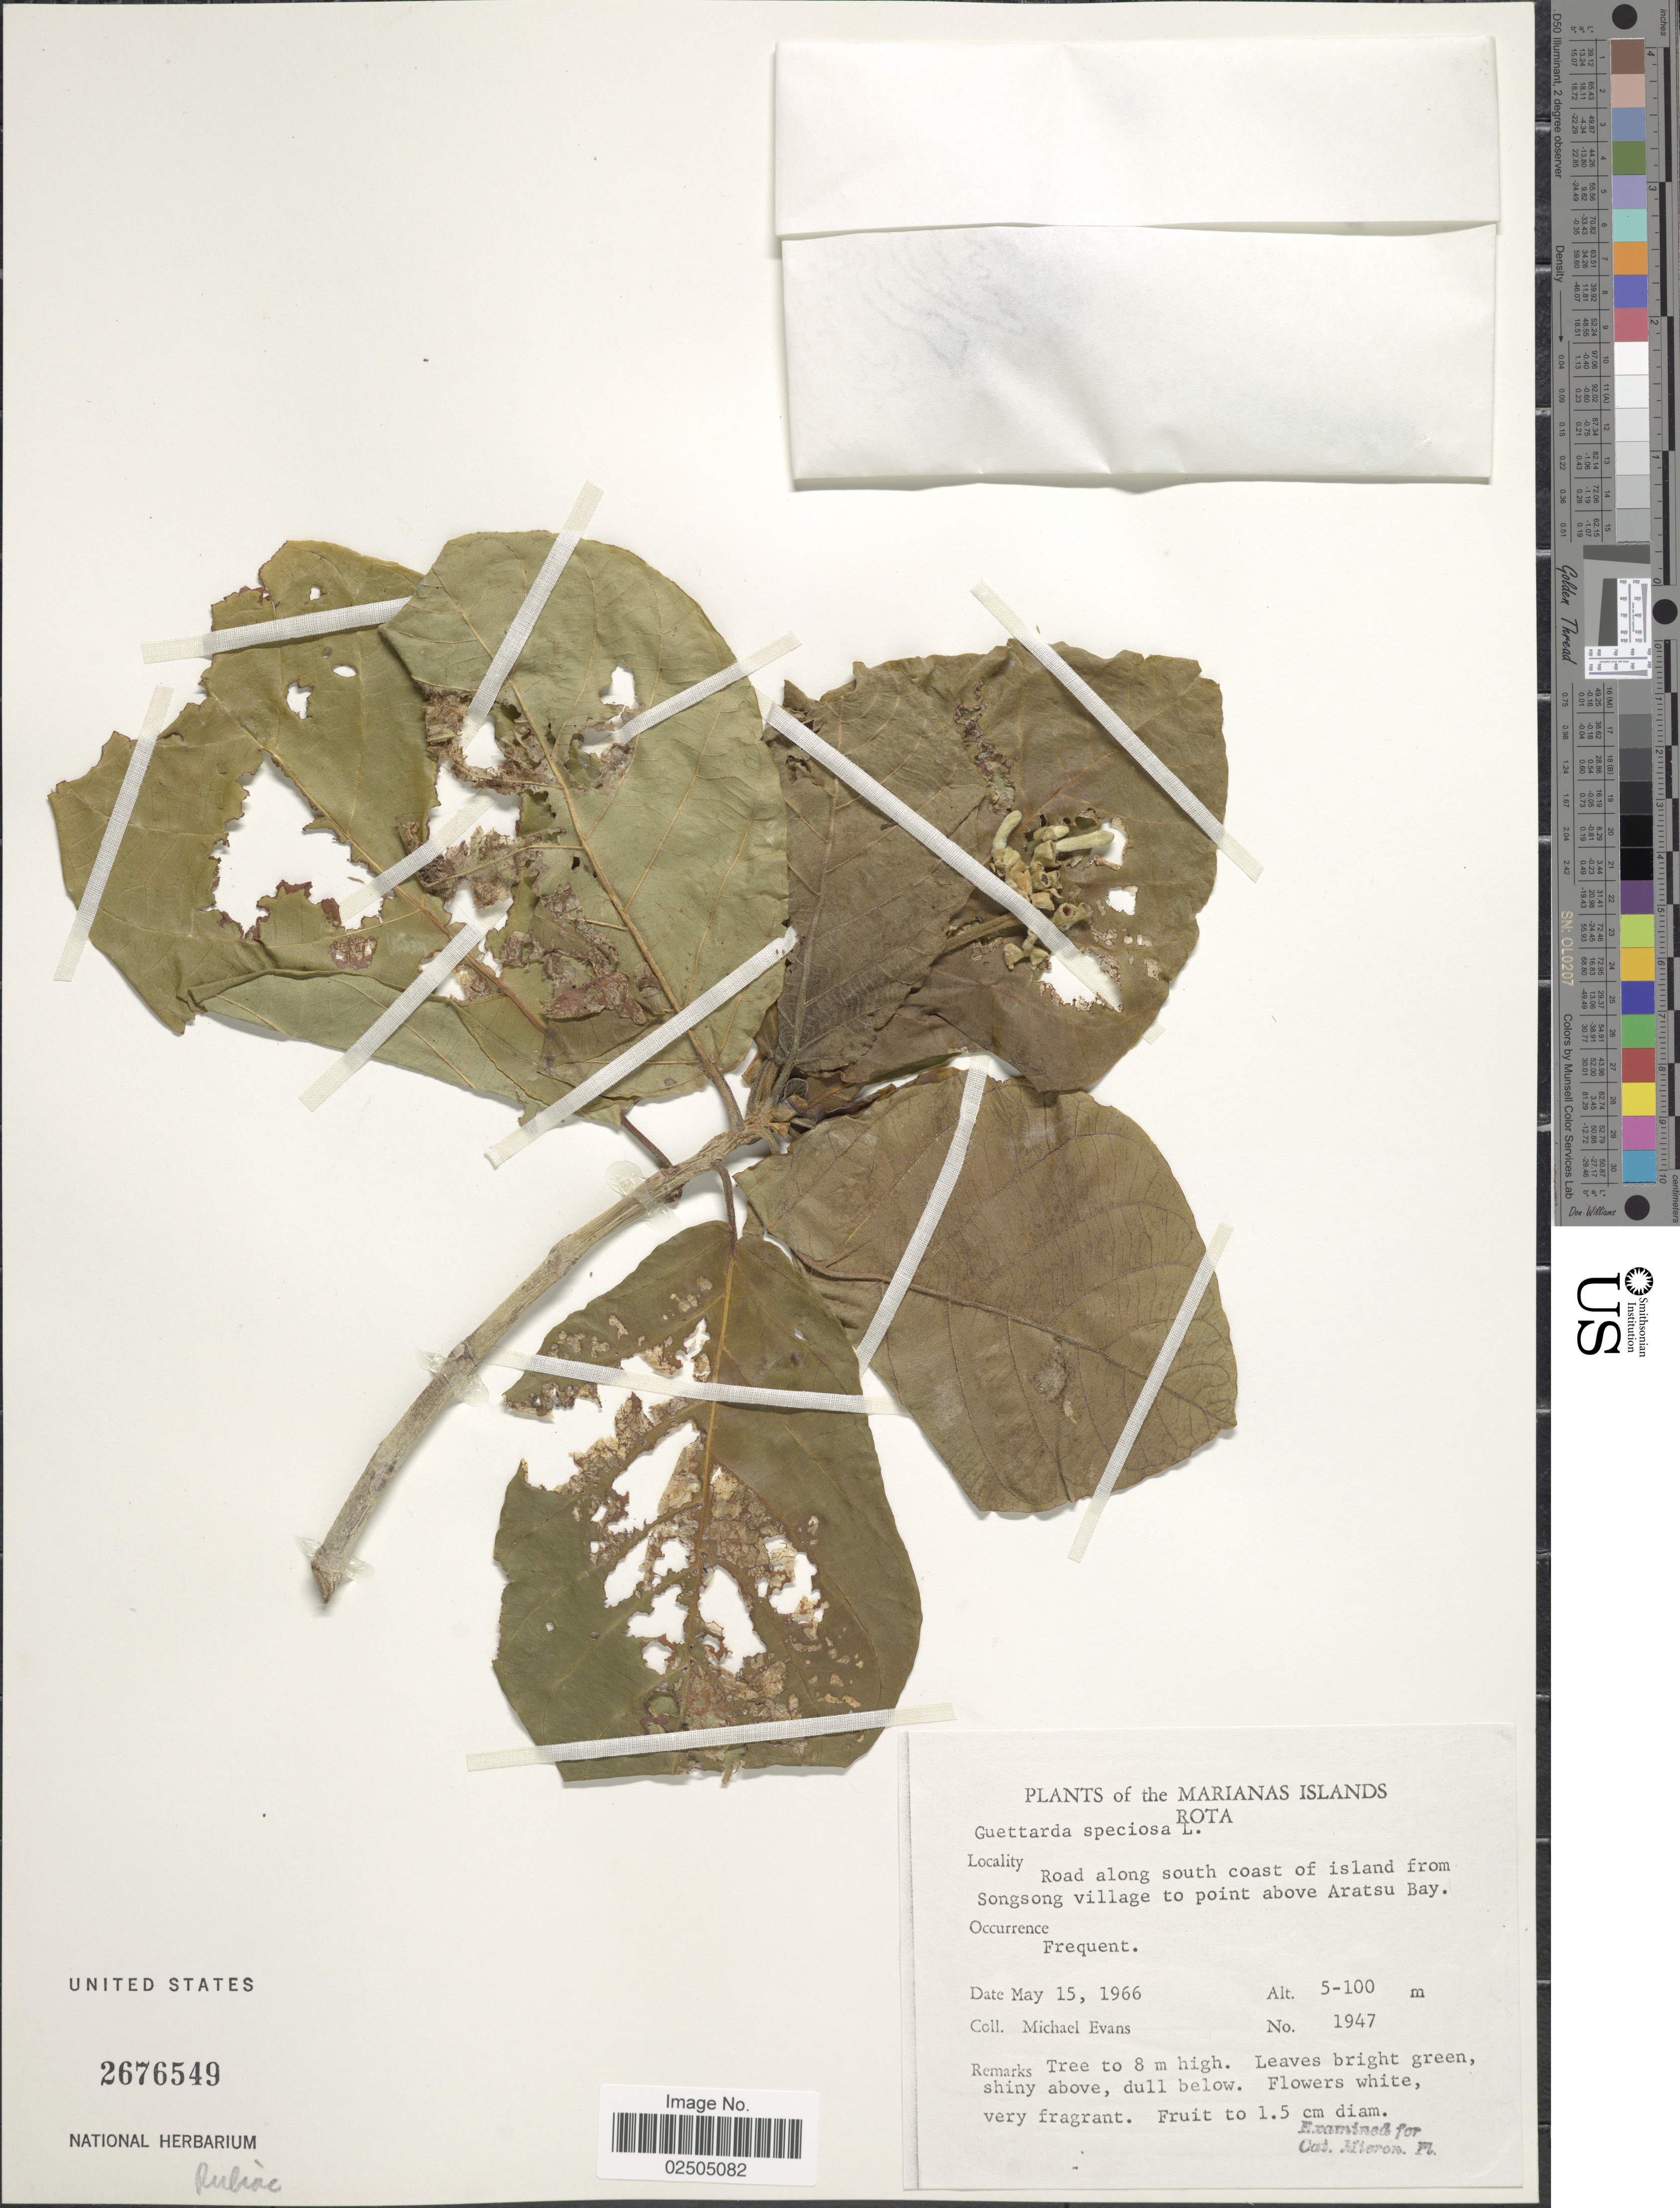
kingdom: Plantae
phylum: Tracheophyta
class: Magnoliopsida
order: Gentianales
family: Rubiaceae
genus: Guettarda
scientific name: Guettarda speciosa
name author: L.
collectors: M. Evans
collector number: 1947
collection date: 1966-05-15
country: Northern Mariana Islands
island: Rota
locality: Rota, Road along south coast of island from Songsong village to point above Aratsu Bay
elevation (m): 5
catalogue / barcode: US 2676549